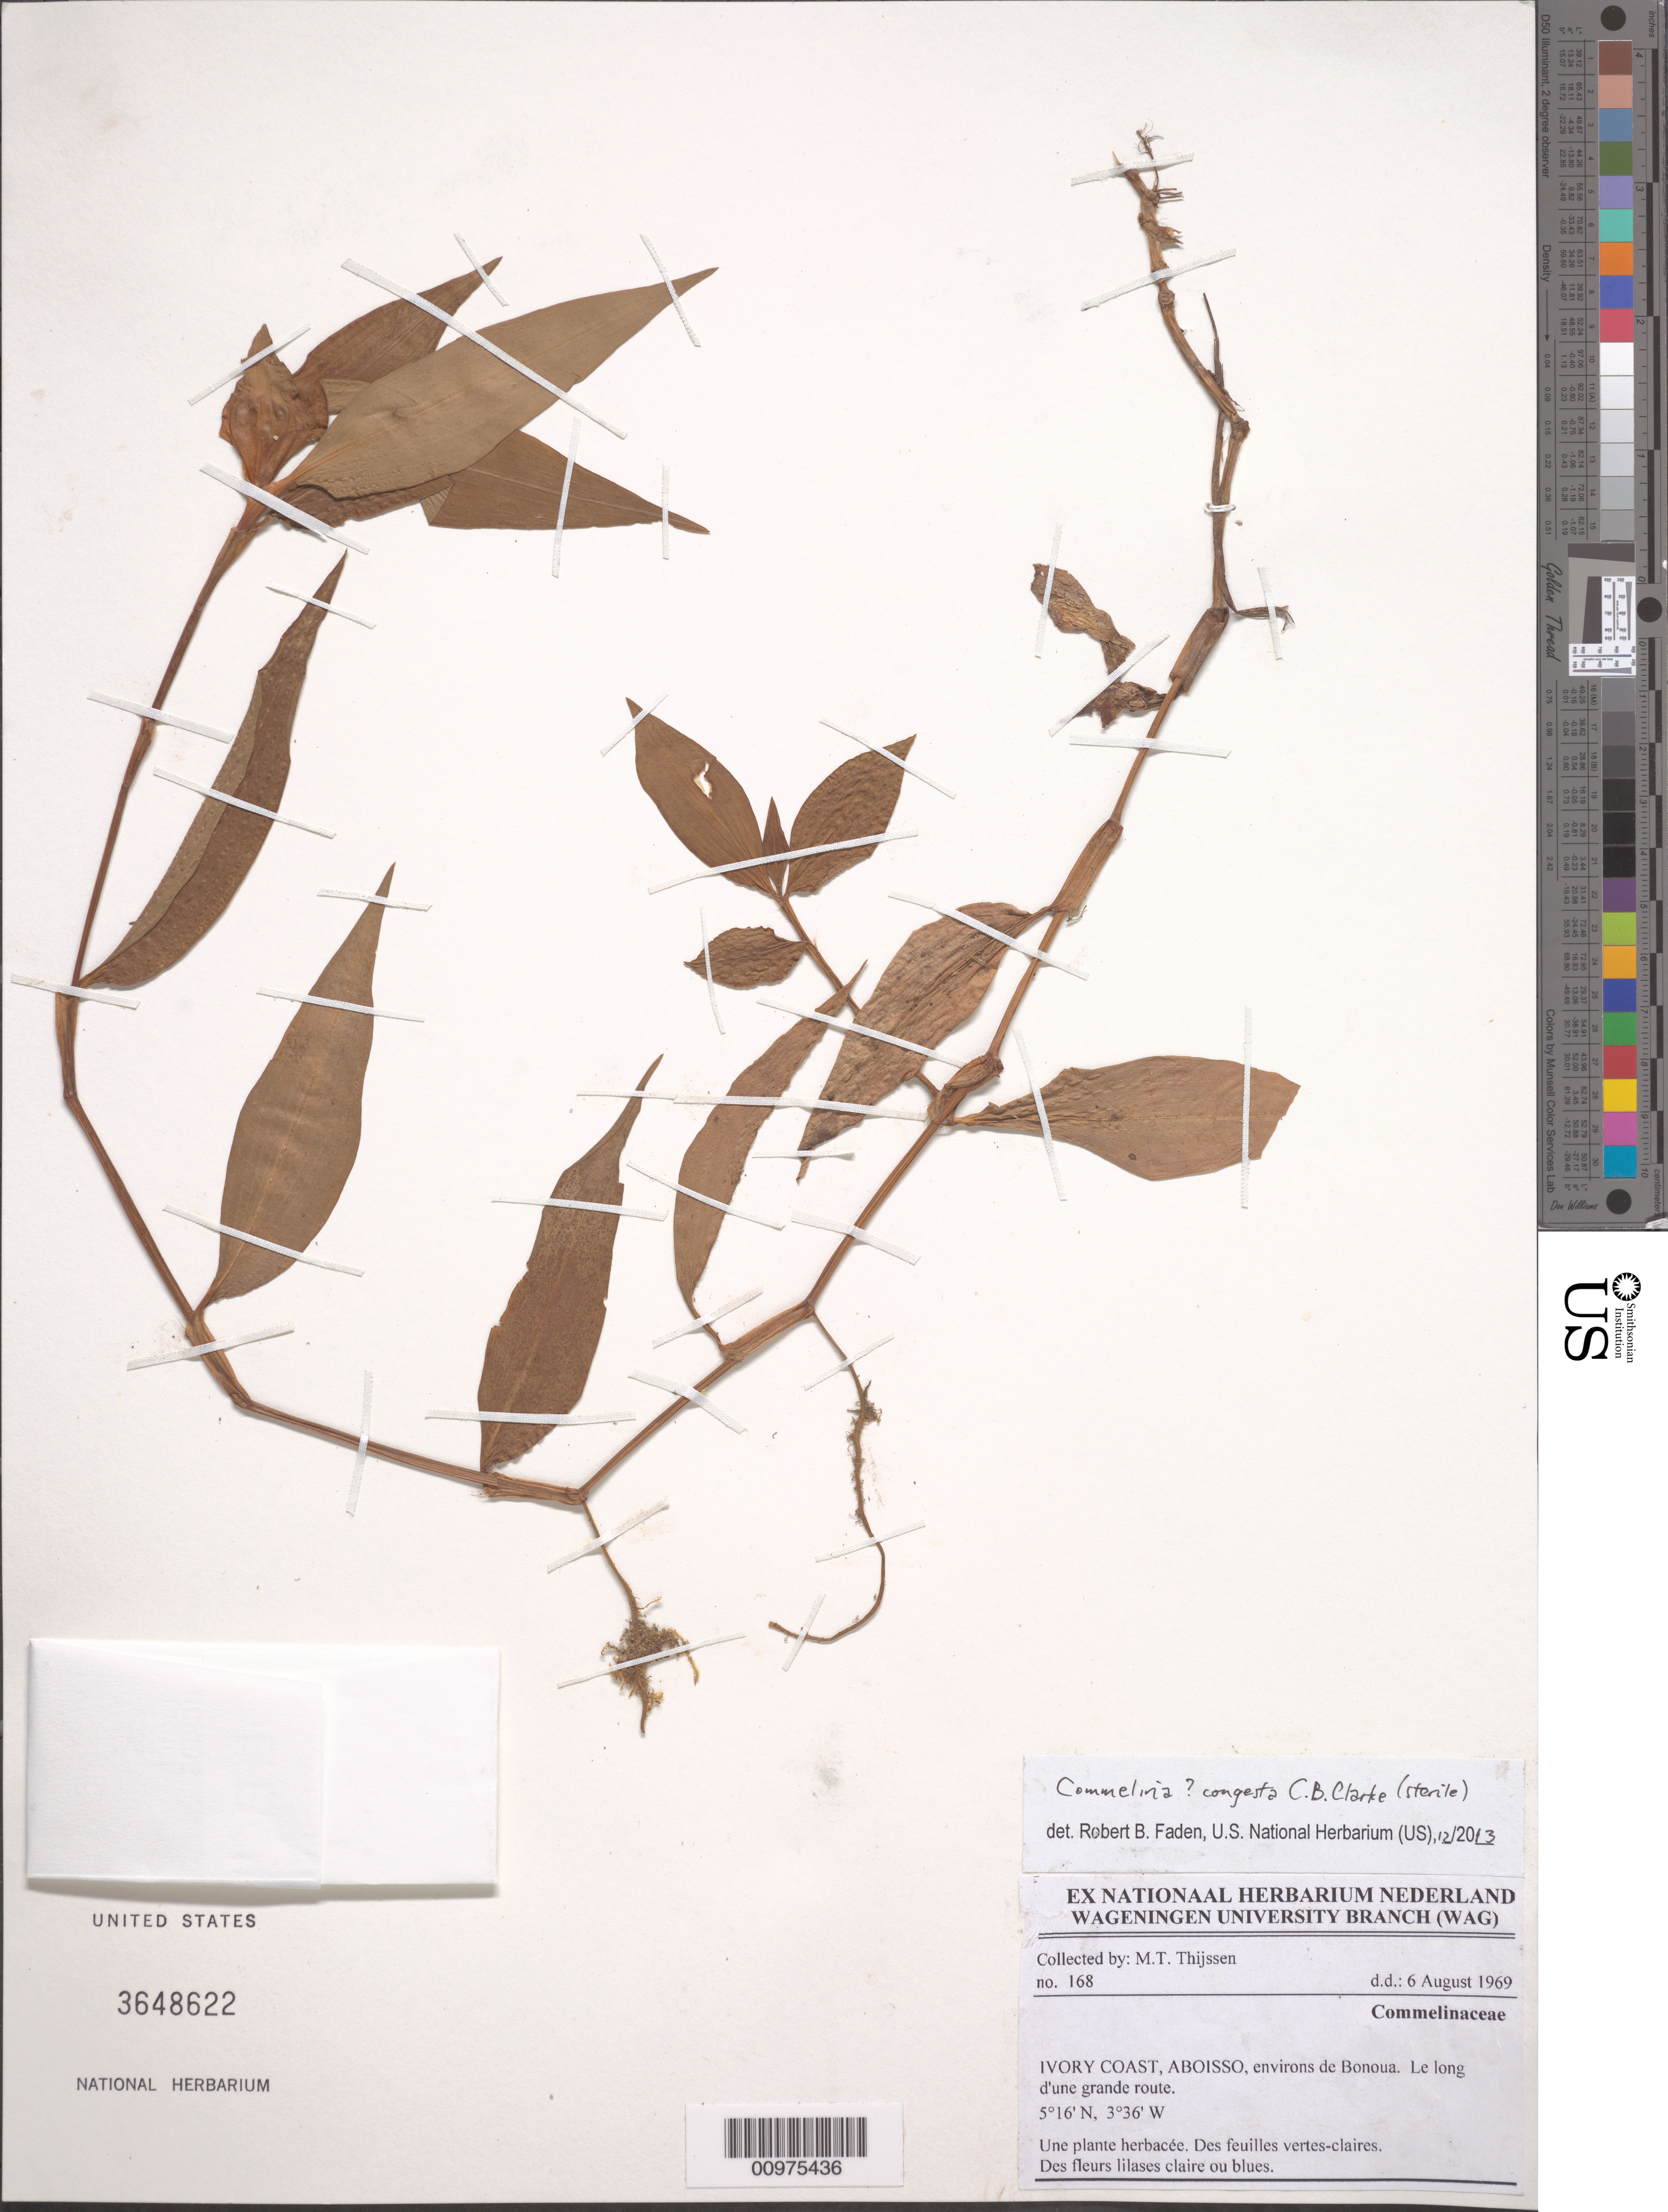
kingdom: Plantae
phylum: Tracheophyta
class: Liliopsida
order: Commelinales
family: Commelinaceae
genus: Commelina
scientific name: Commelina congesta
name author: C.B. Clarke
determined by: Faden, Robert B., (US), Smithsonian Institution - National Museum of Natural History (UNITED STATES)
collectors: M. Thijssen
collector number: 168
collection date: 1969-08-06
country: Ivory Coast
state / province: Comoe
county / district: Aboisso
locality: environs de Bonoua. Aboisso.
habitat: Le long d'une grande route.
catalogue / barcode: US 3648622